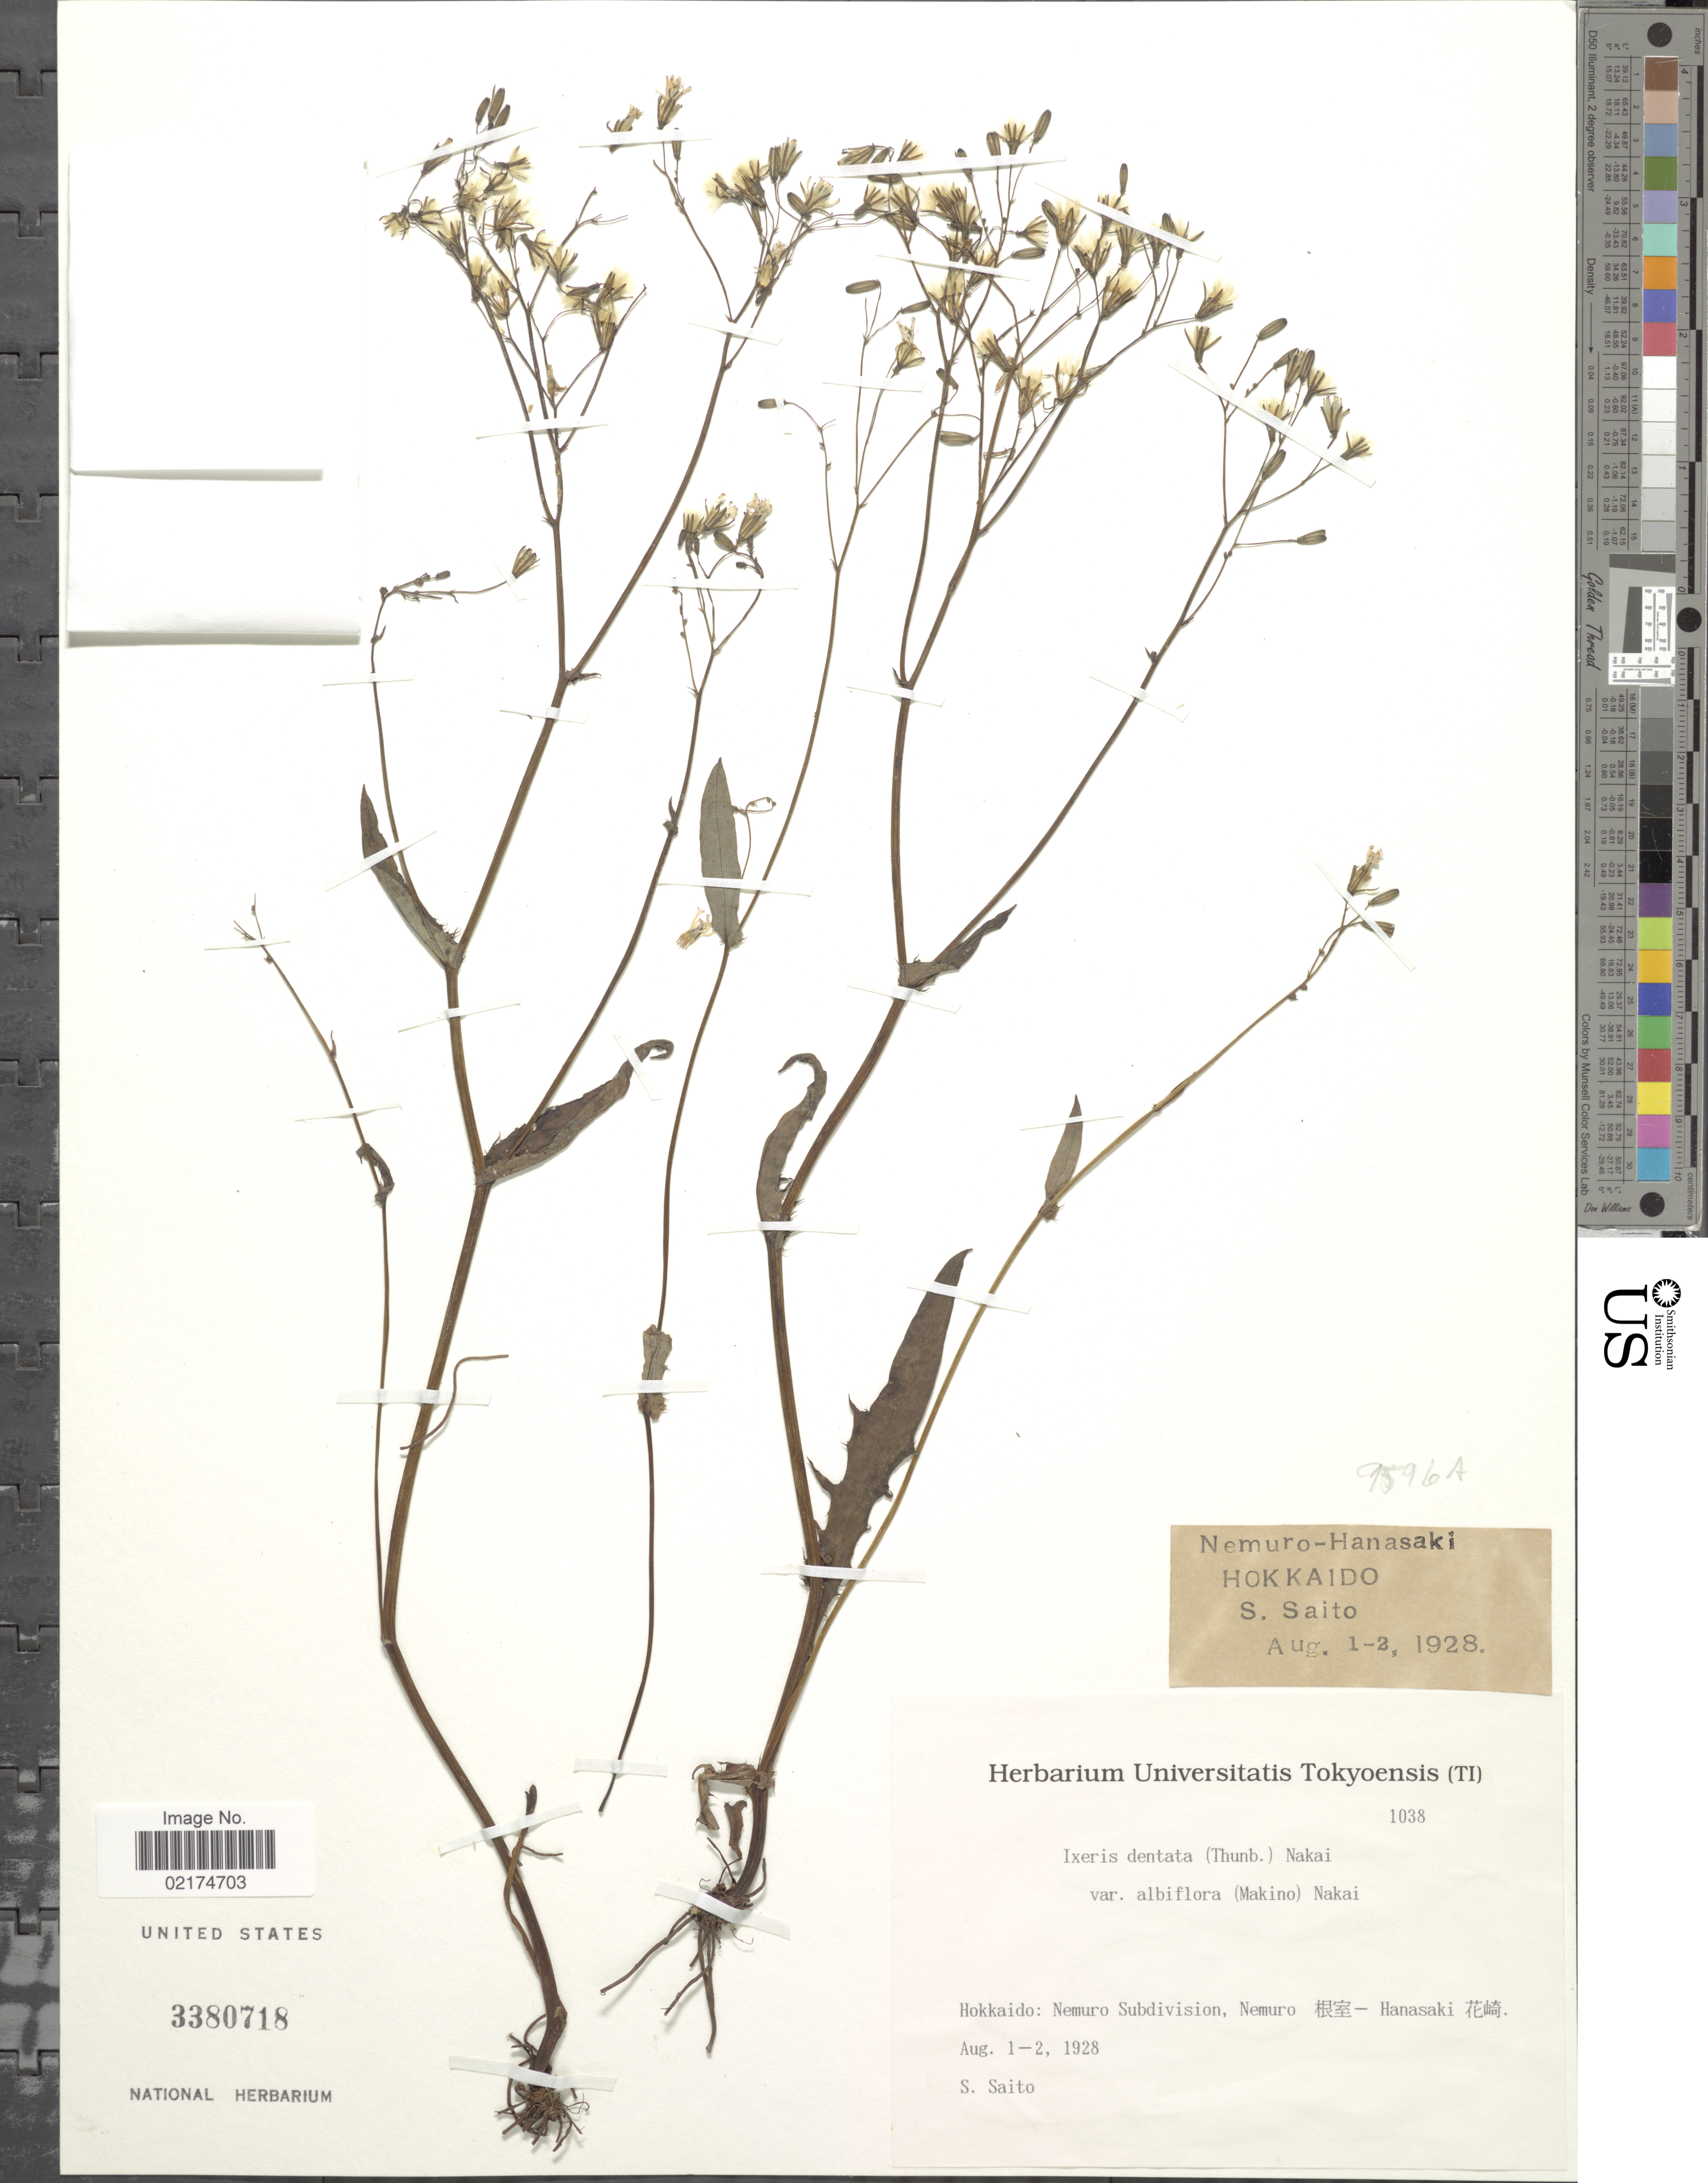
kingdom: Plantae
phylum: Tracheophyta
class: Magnoliopsida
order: Asterales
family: Asteraceae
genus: Ixeridium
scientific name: Ixeridium dentatum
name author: (Thunb.) Tzvelev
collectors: S. Saito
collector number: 1038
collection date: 1928-08-01/1928-08-02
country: Japan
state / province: Hokkaidō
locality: Hokkaido: Nemuro Sibdivision, Nemuro - Hanasaki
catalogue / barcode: US 3380718